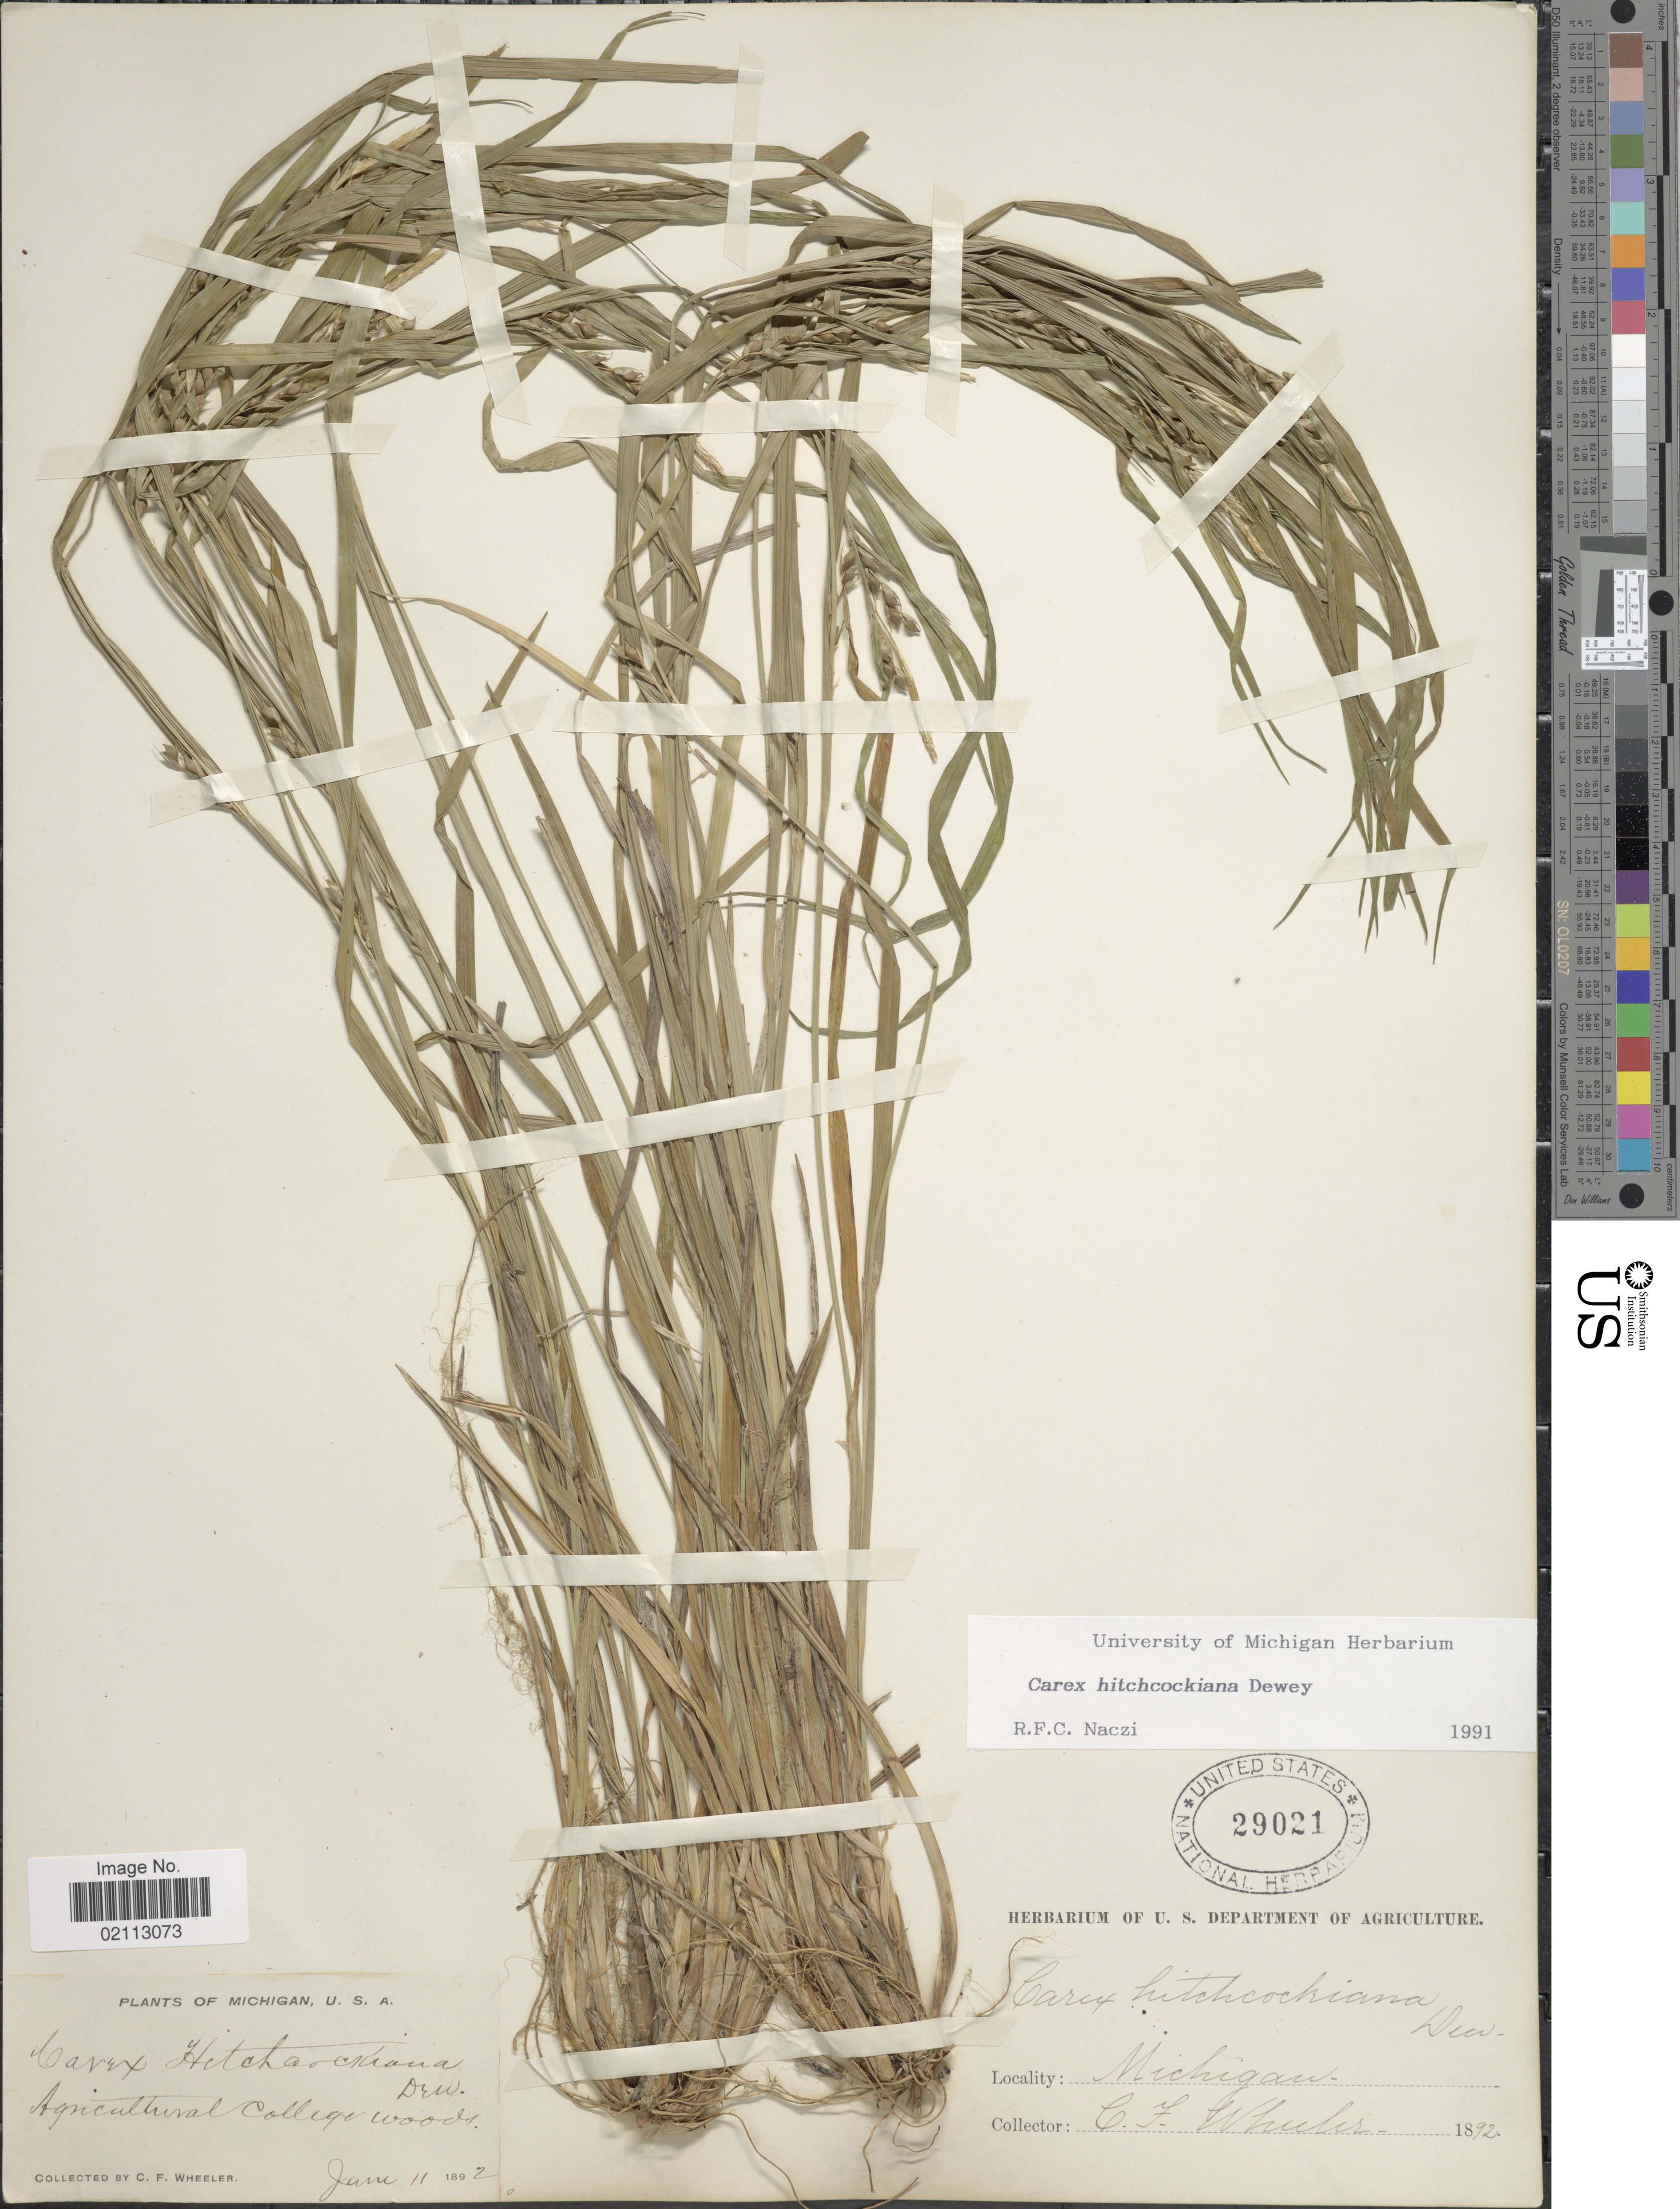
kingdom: Plantae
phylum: Tracheophyta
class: Liliopsida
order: Poales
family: Cyperaceae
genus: Carex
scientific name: Carex hitchcockiana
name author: Dewey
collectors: C. Wheeler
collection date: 1892-06-11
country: United States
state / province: Michigan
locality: Agricultural College woods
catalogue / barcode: US 29021